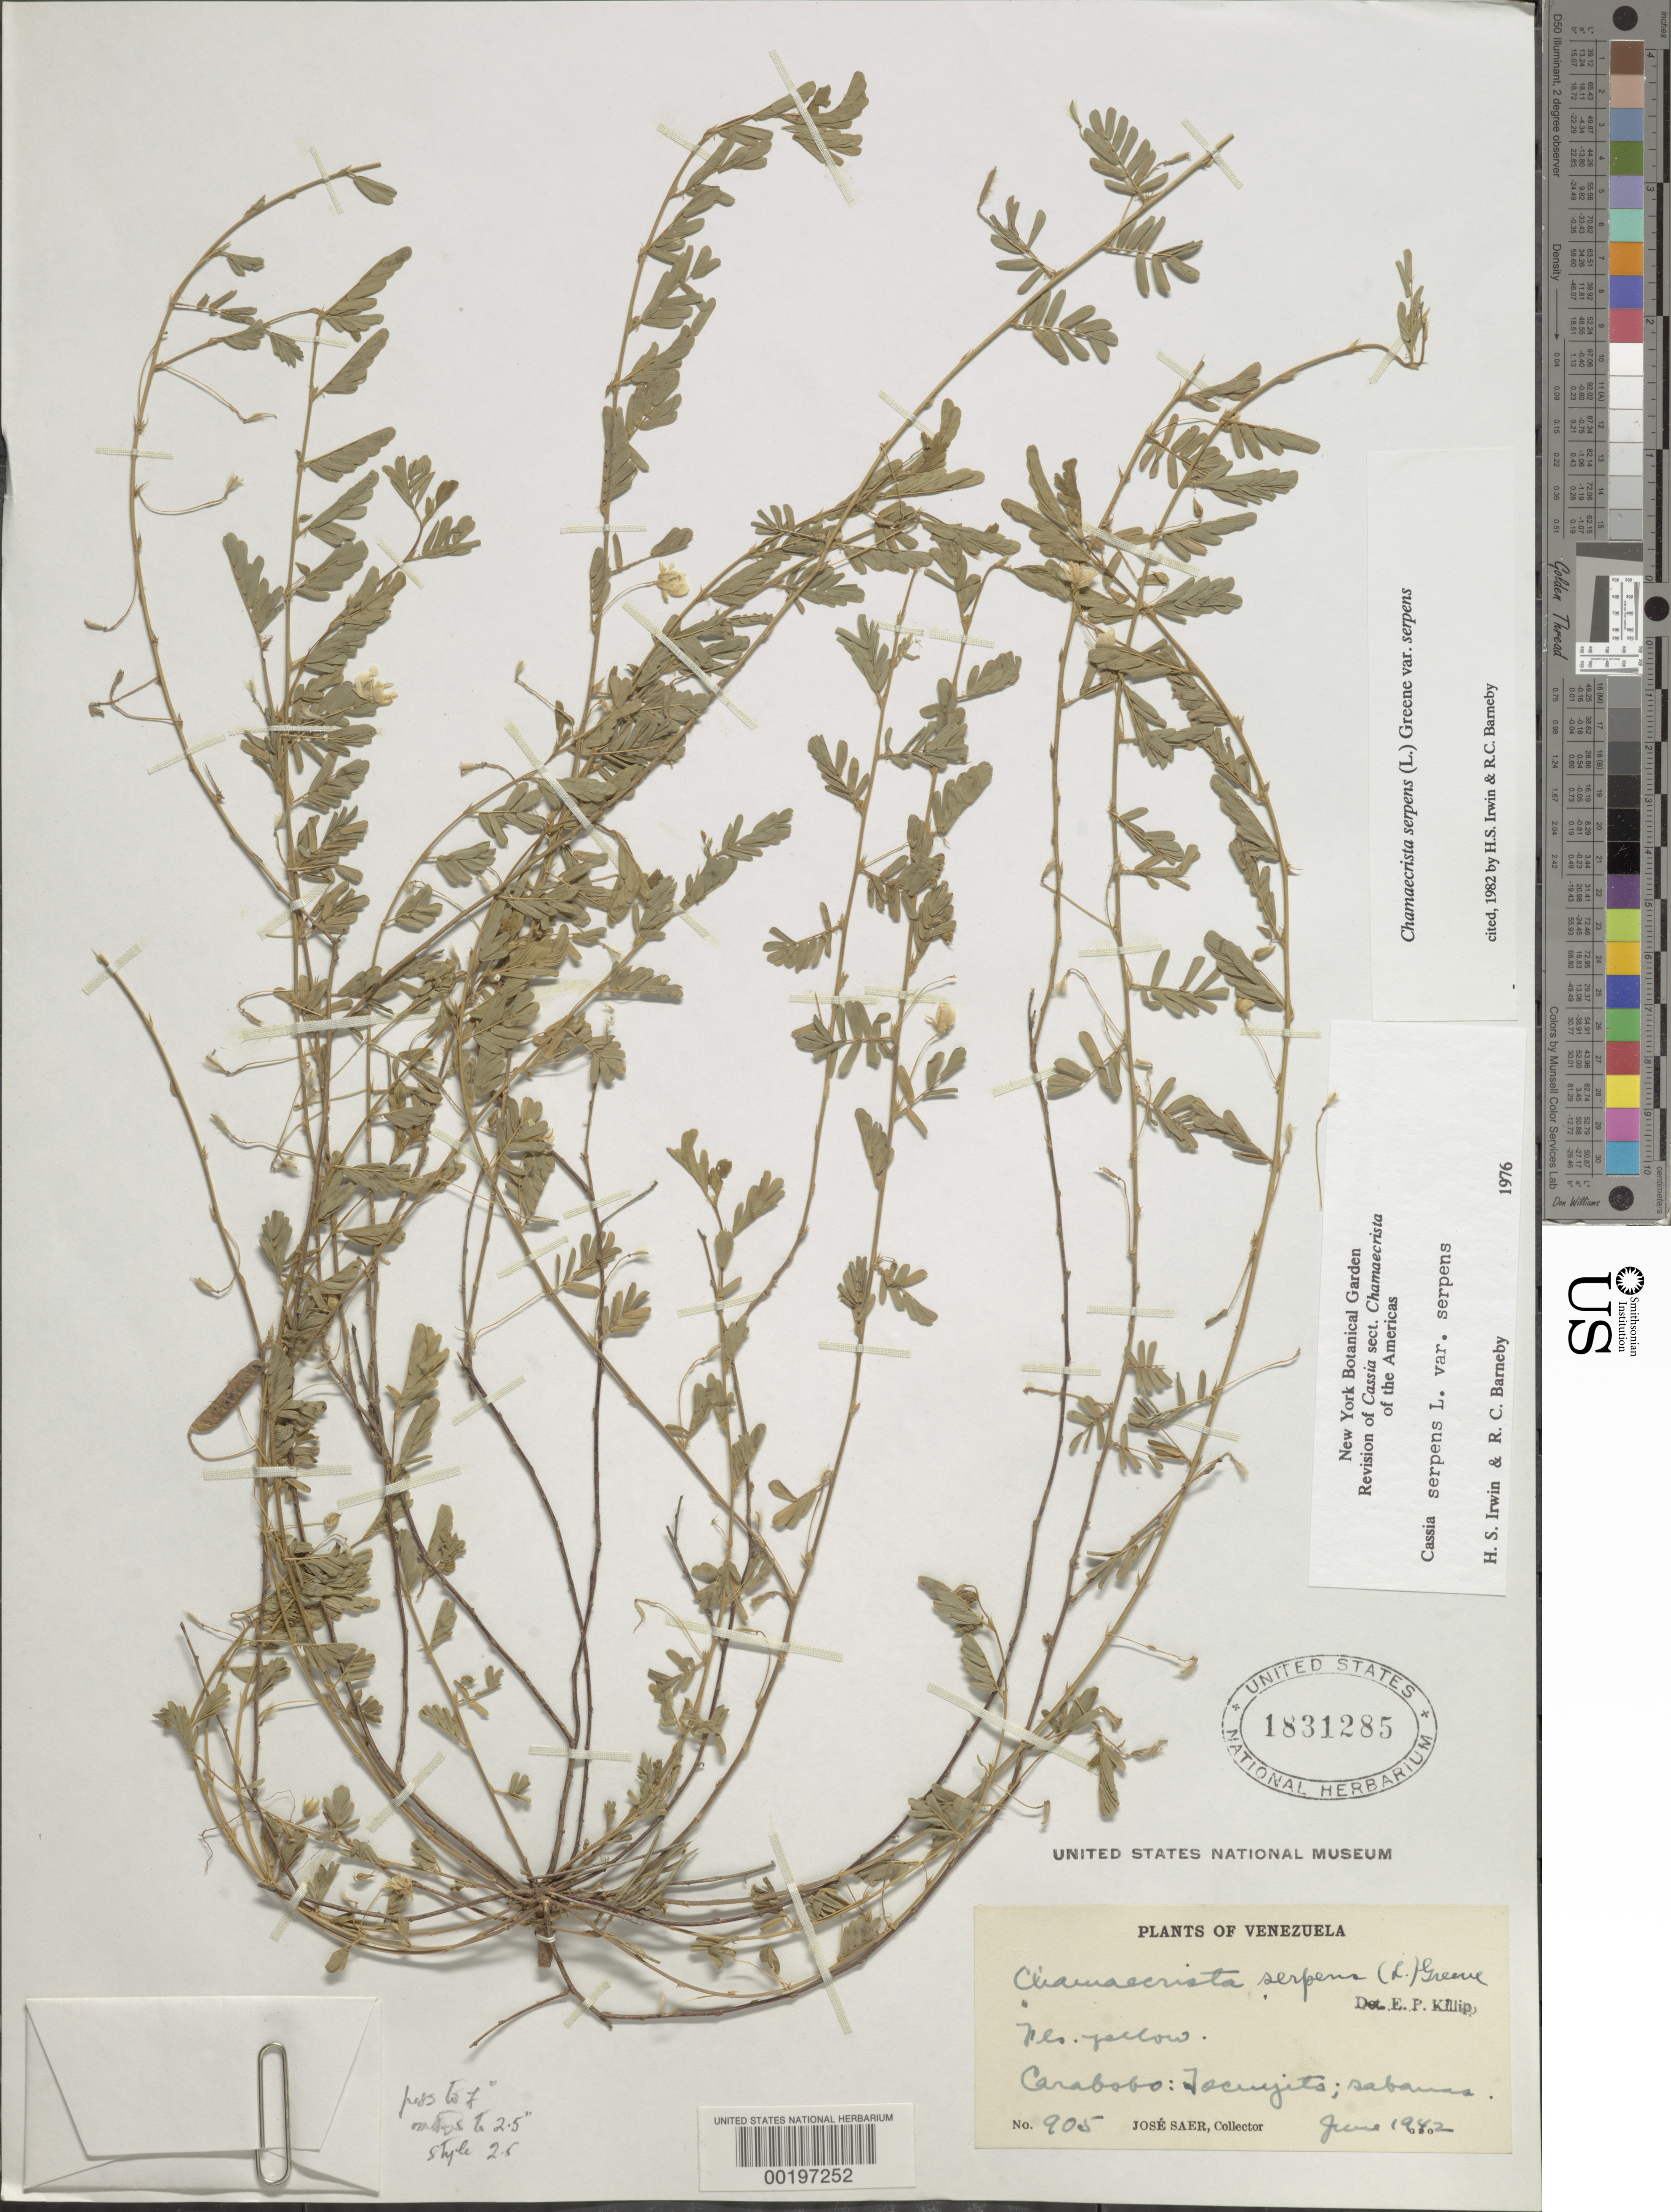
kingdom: Plantae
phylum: Tracheophyta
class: Magnoliopsida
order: Fabales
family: Fabaceae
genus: Chamaecrista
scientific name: Chamaecrista serpens var. serpens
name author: (L.) Greene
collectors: J. Saer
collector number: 905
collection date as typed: Jun 1942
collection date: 1942-06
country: Venezuela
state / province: Carabobo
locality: Tocuyito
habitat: Sabanas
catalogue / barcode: US 1831285